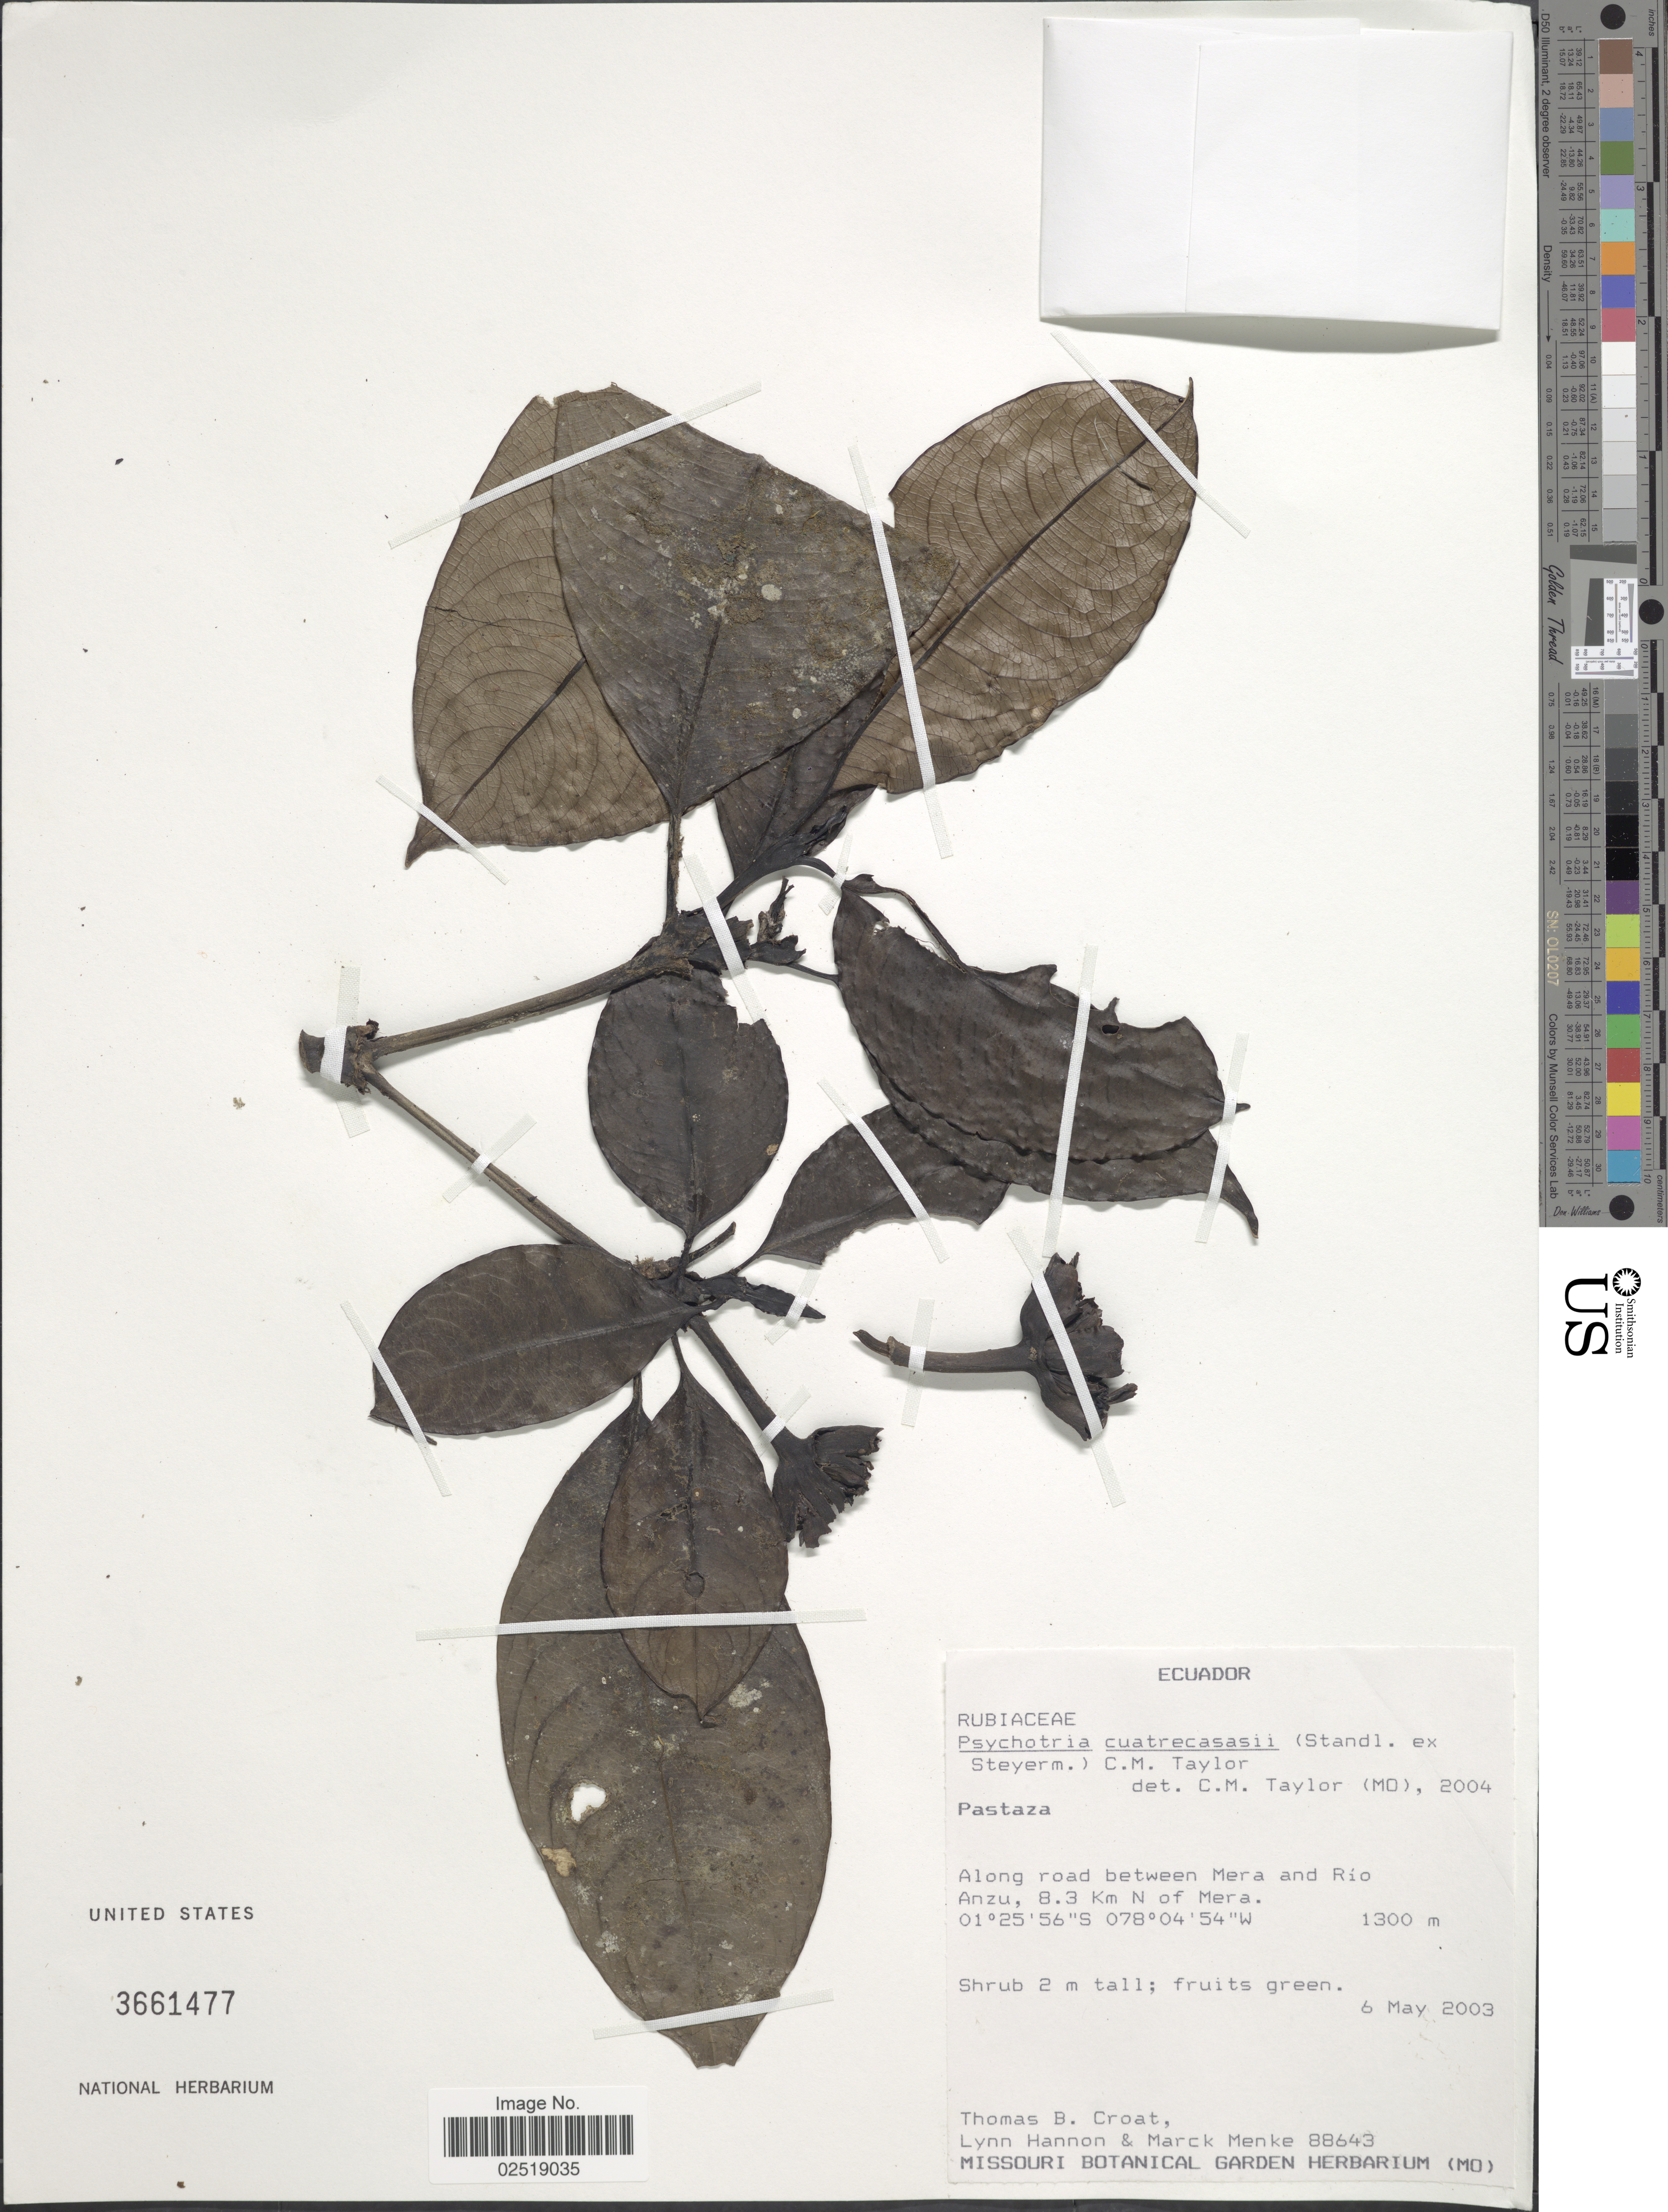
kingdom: Plantae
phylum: Tracheophyta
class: Magnoliopsida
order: Gentianales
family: Rubiaceae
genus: Psychotria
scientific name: Psychotria cuatrecasasii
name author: (Standl. & Steyerm.) C.M. Taylor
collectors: T. B. Croat, L. Hannon & M. Menke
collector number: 88643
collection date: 2003-05-06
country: Ecuador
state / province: Pastaza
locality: Along road between Mera and Rio Anzu, 8.3 Km N of Mera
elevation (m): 1300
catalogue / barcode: US 3661477